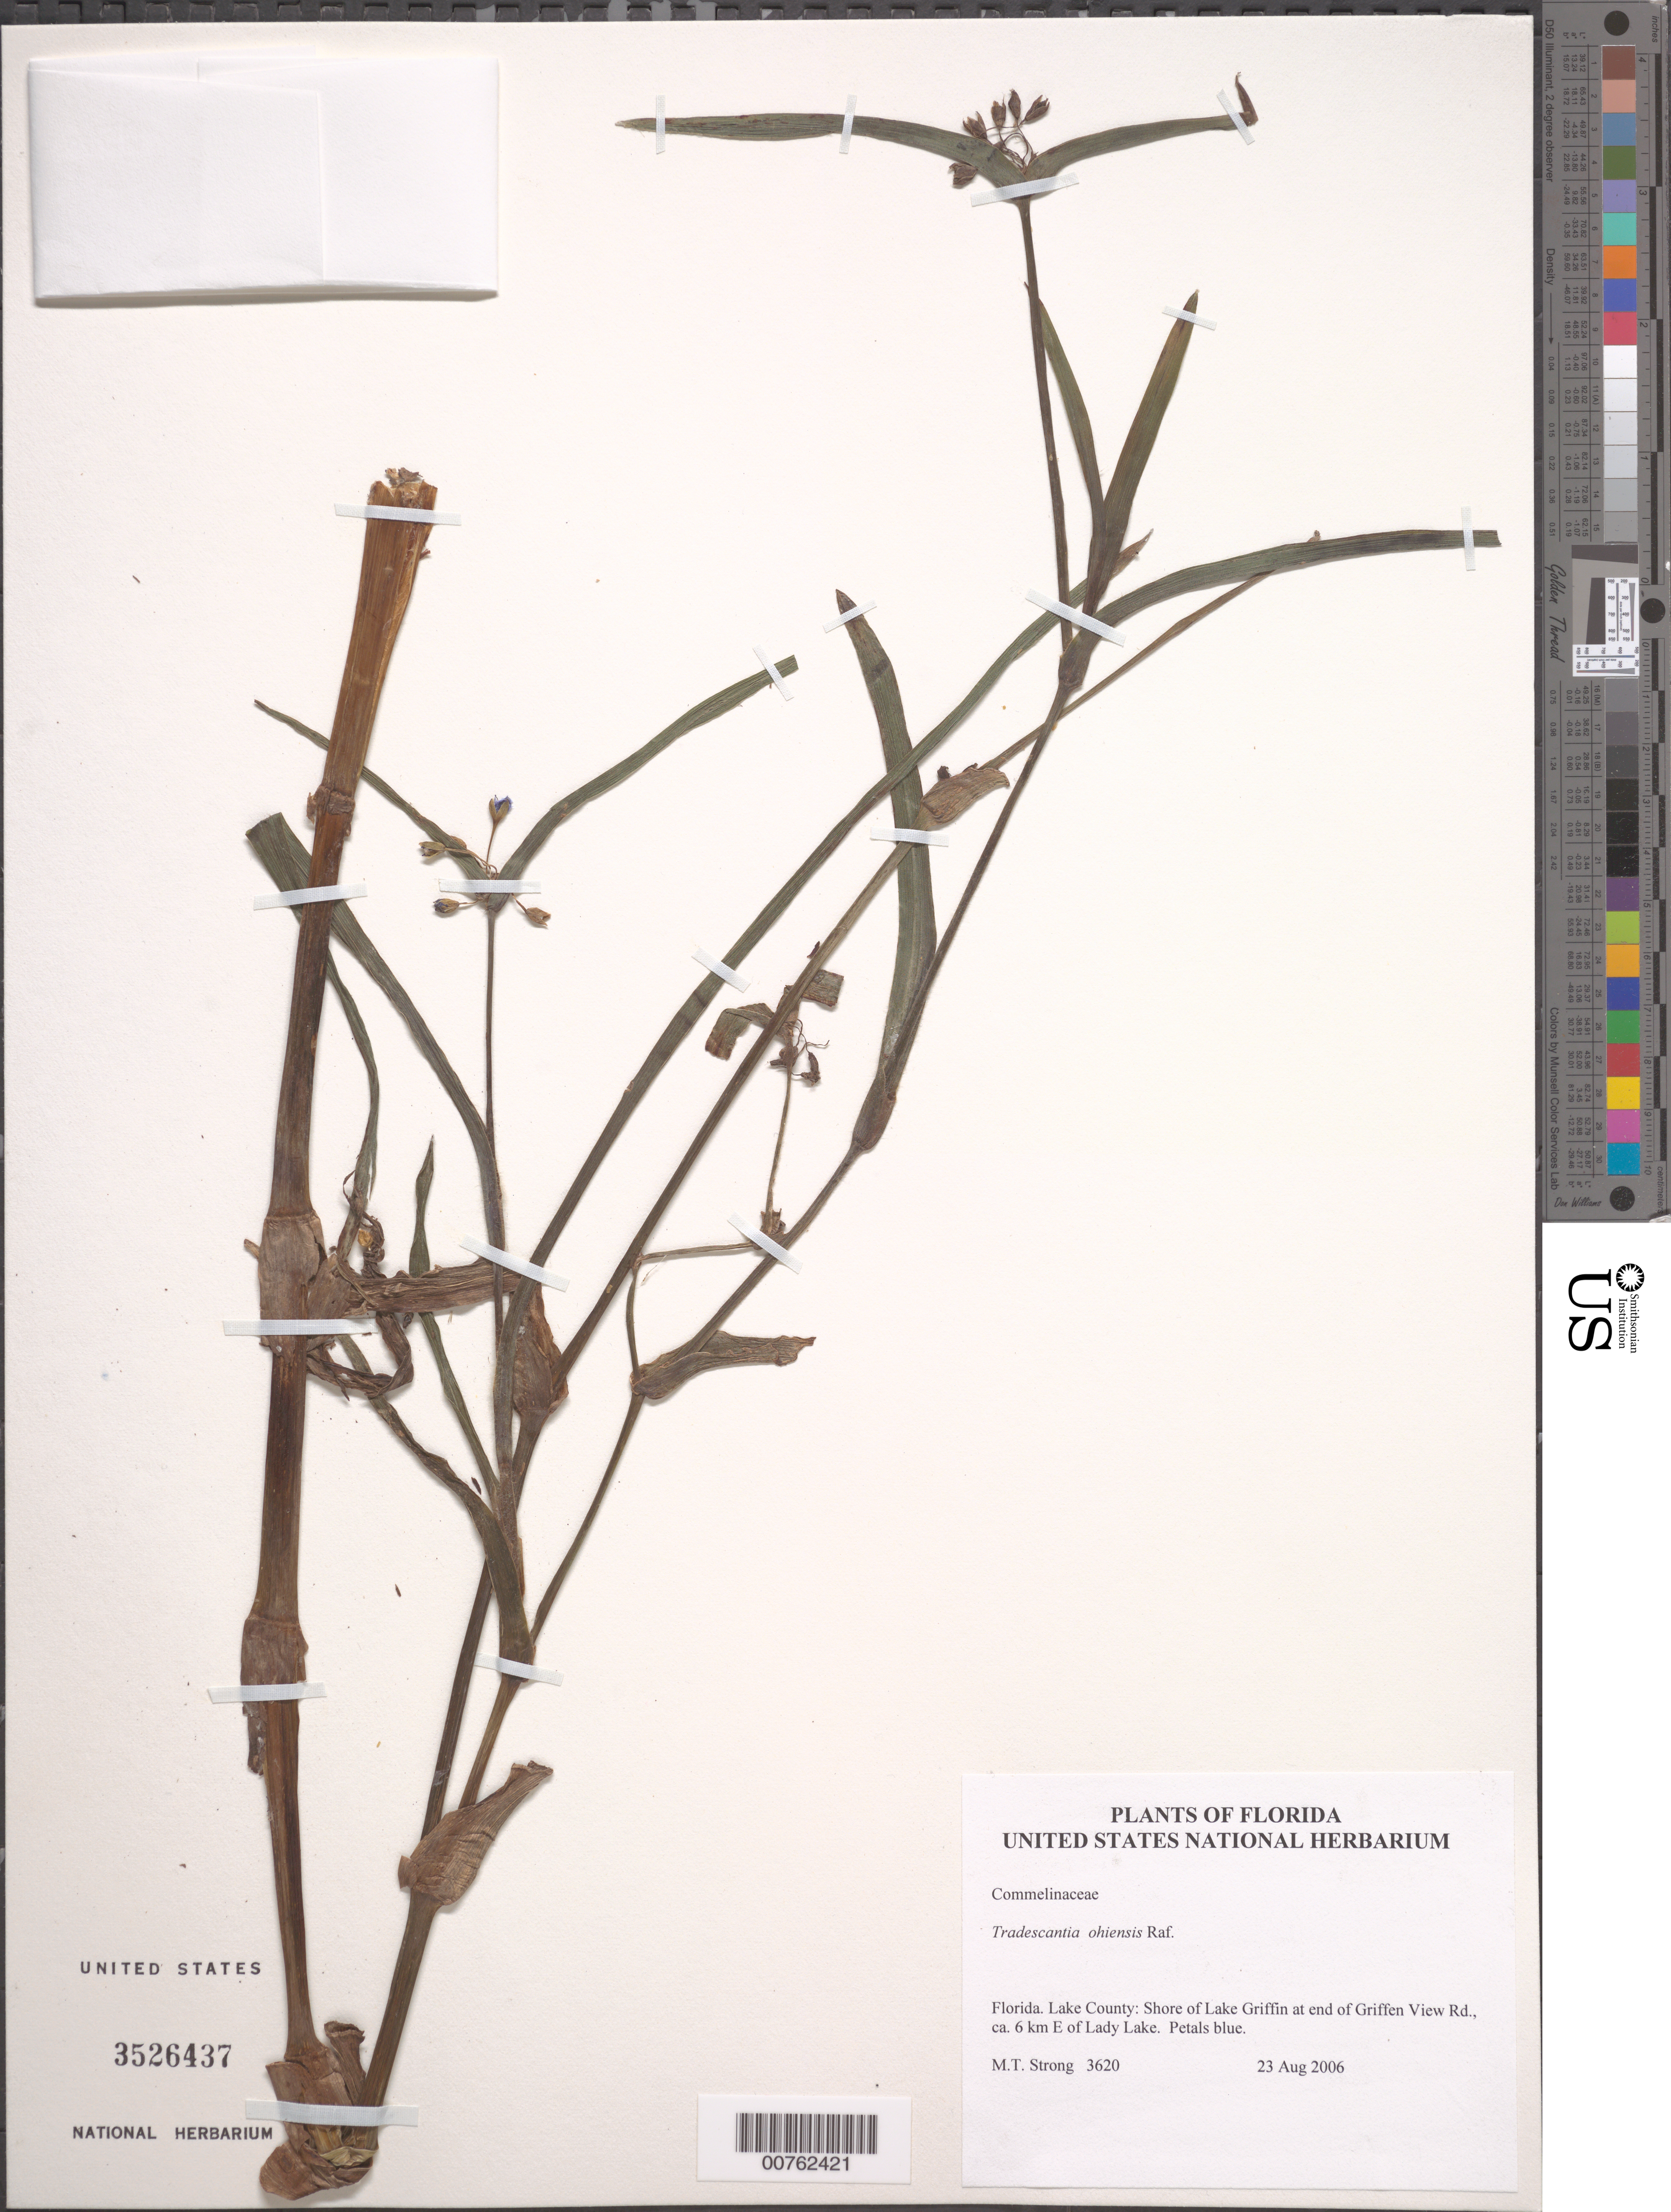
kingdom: Plantae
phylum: Tracheophyta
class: Liliopsida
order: Commelinales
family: Commelinaceae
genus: Tradescantia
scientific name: Tradescantia ohiensis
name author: Raf.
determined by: Faden, Robert B., (US), Smithsonian Institution - National Museum of Natural History (UNITED STATES)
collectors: M. T. Strong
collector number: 3620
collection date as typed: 23 Aug 2006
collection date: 2006-08-23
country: United States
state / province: Florida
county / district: Lake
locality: Shore of Lake Griffin at end of Griffen View Rd., ca. 6 km E of Lady Lake.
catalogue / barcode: US 3526437